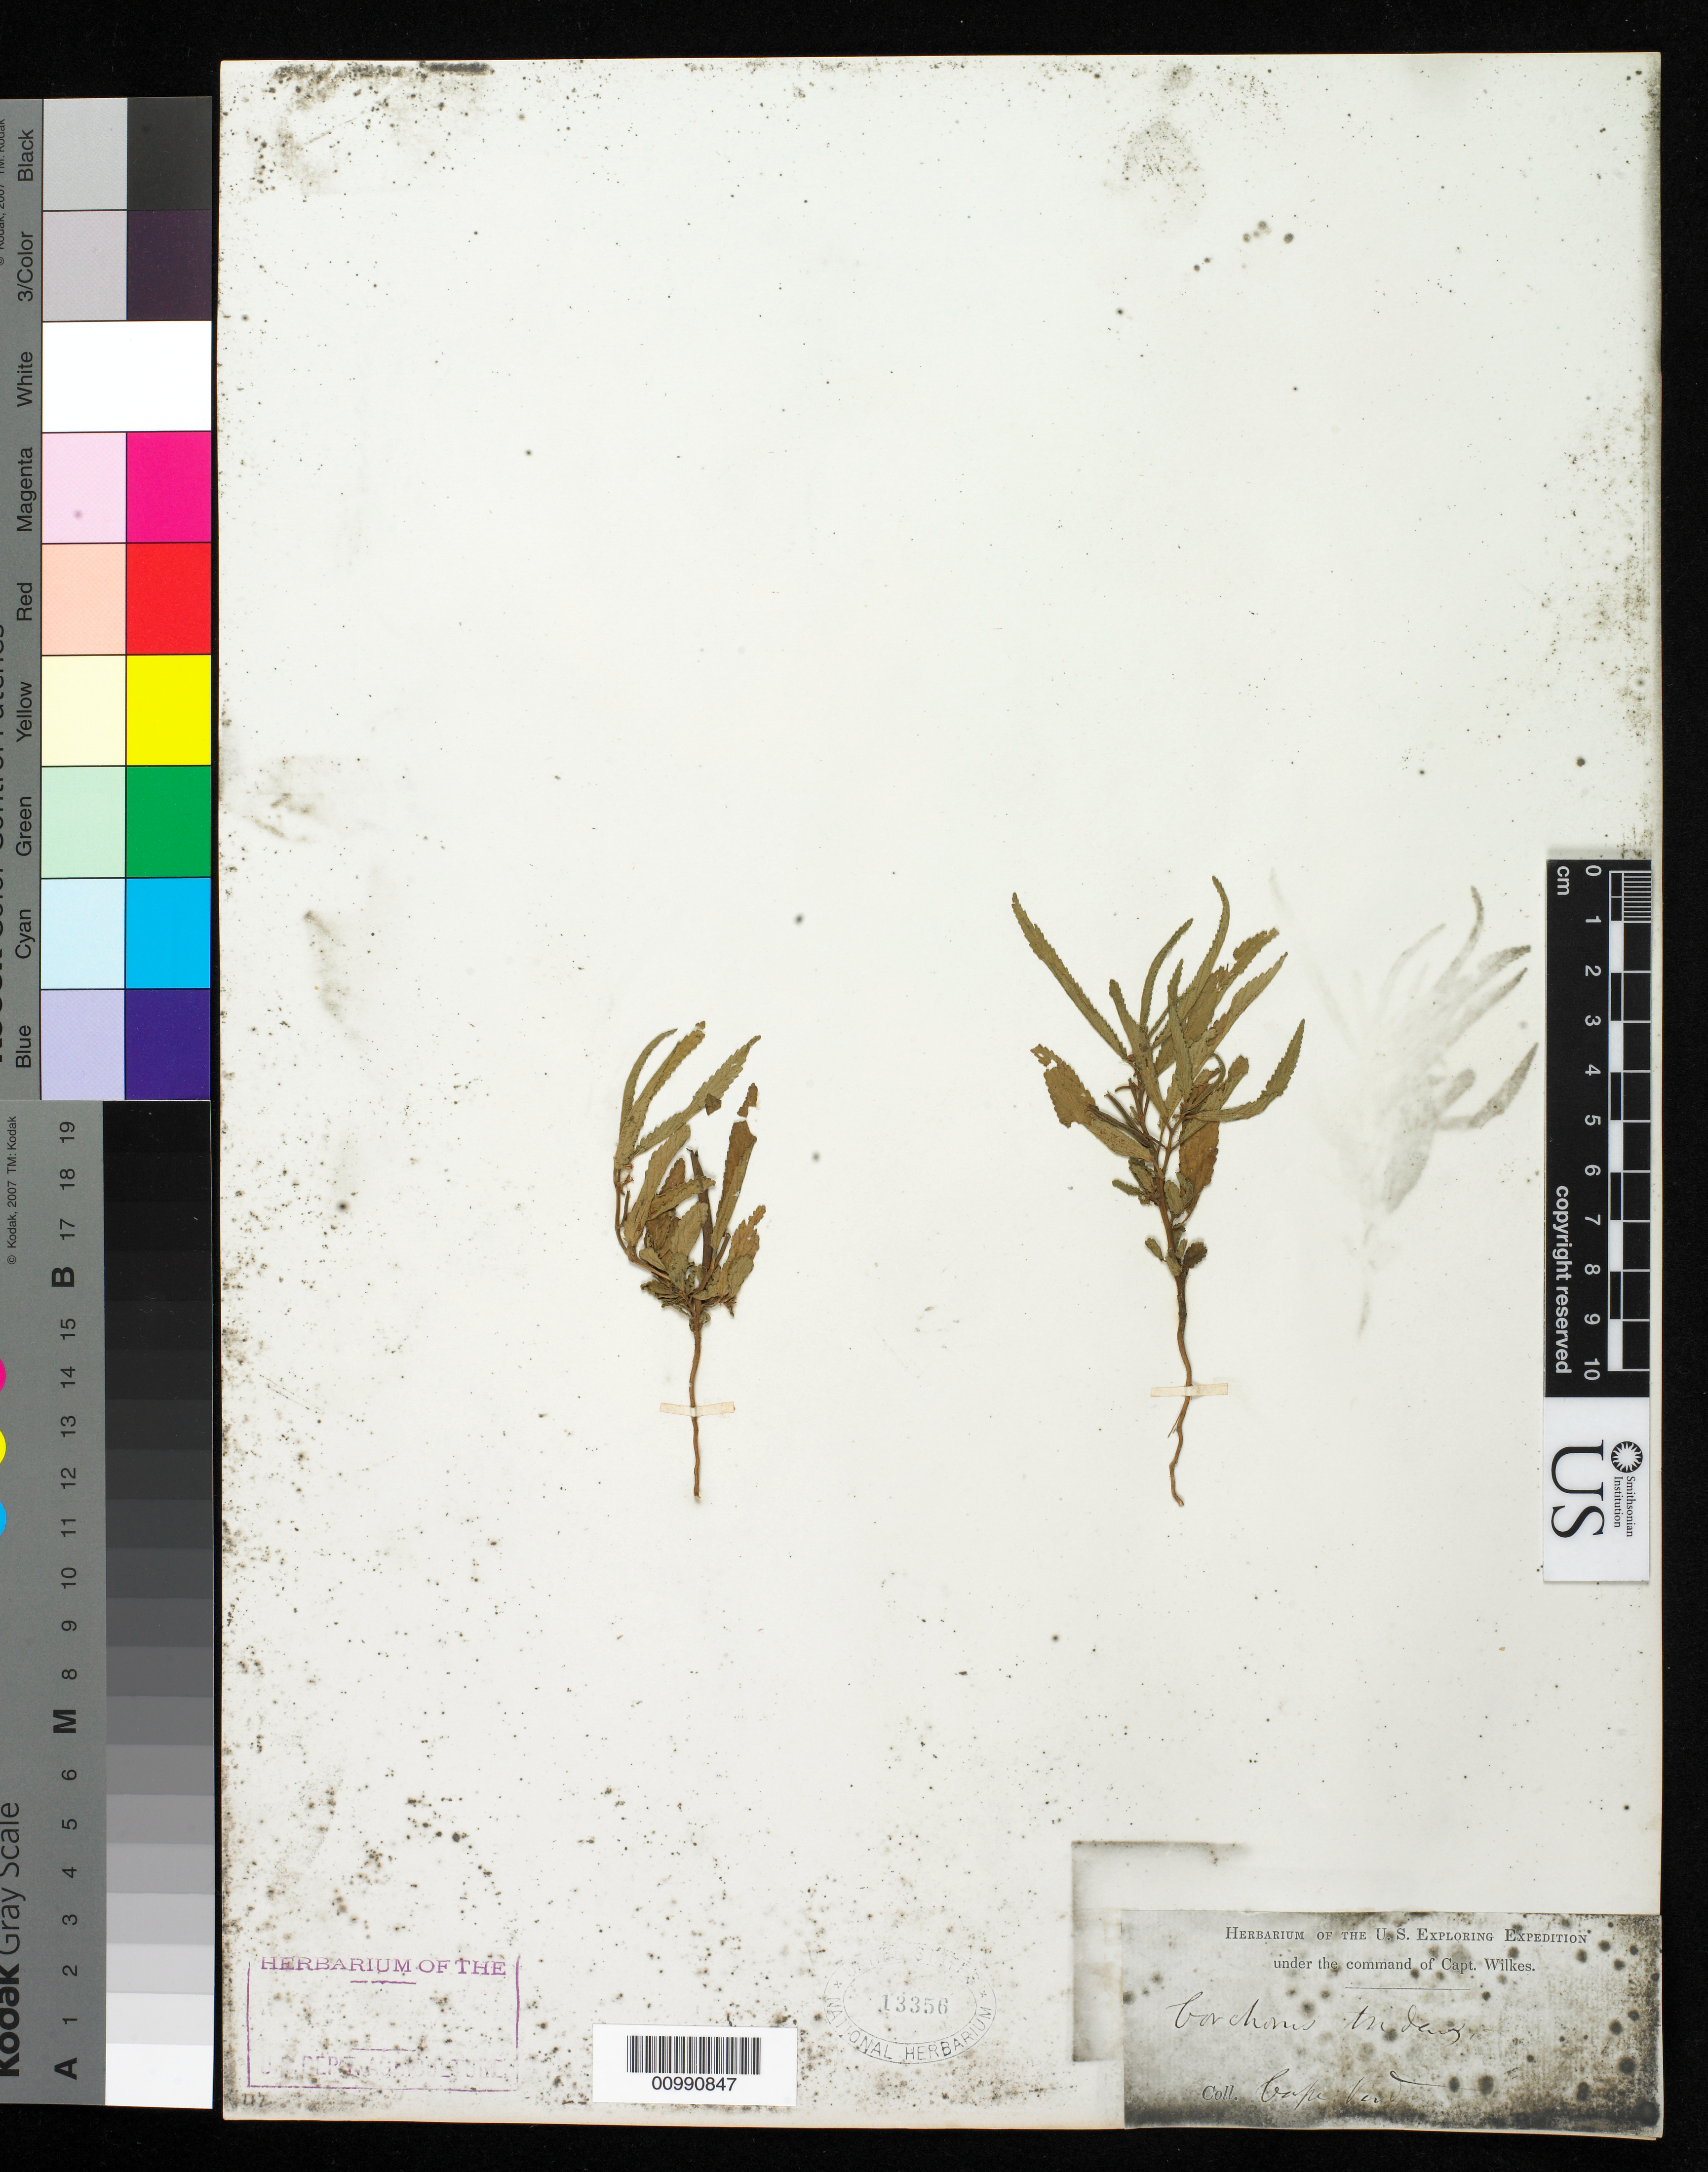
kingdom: Plantae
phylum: Tracheophyta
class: Magnoliopsida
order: Malvales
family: Malvaceae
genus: Corchorus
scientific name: Corchorus tridens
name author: L.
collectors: Wilkes Explor. Exped.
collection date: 1838/1842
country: Cape Verde Islands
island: Cape Verde Is.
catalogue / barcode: US 13356